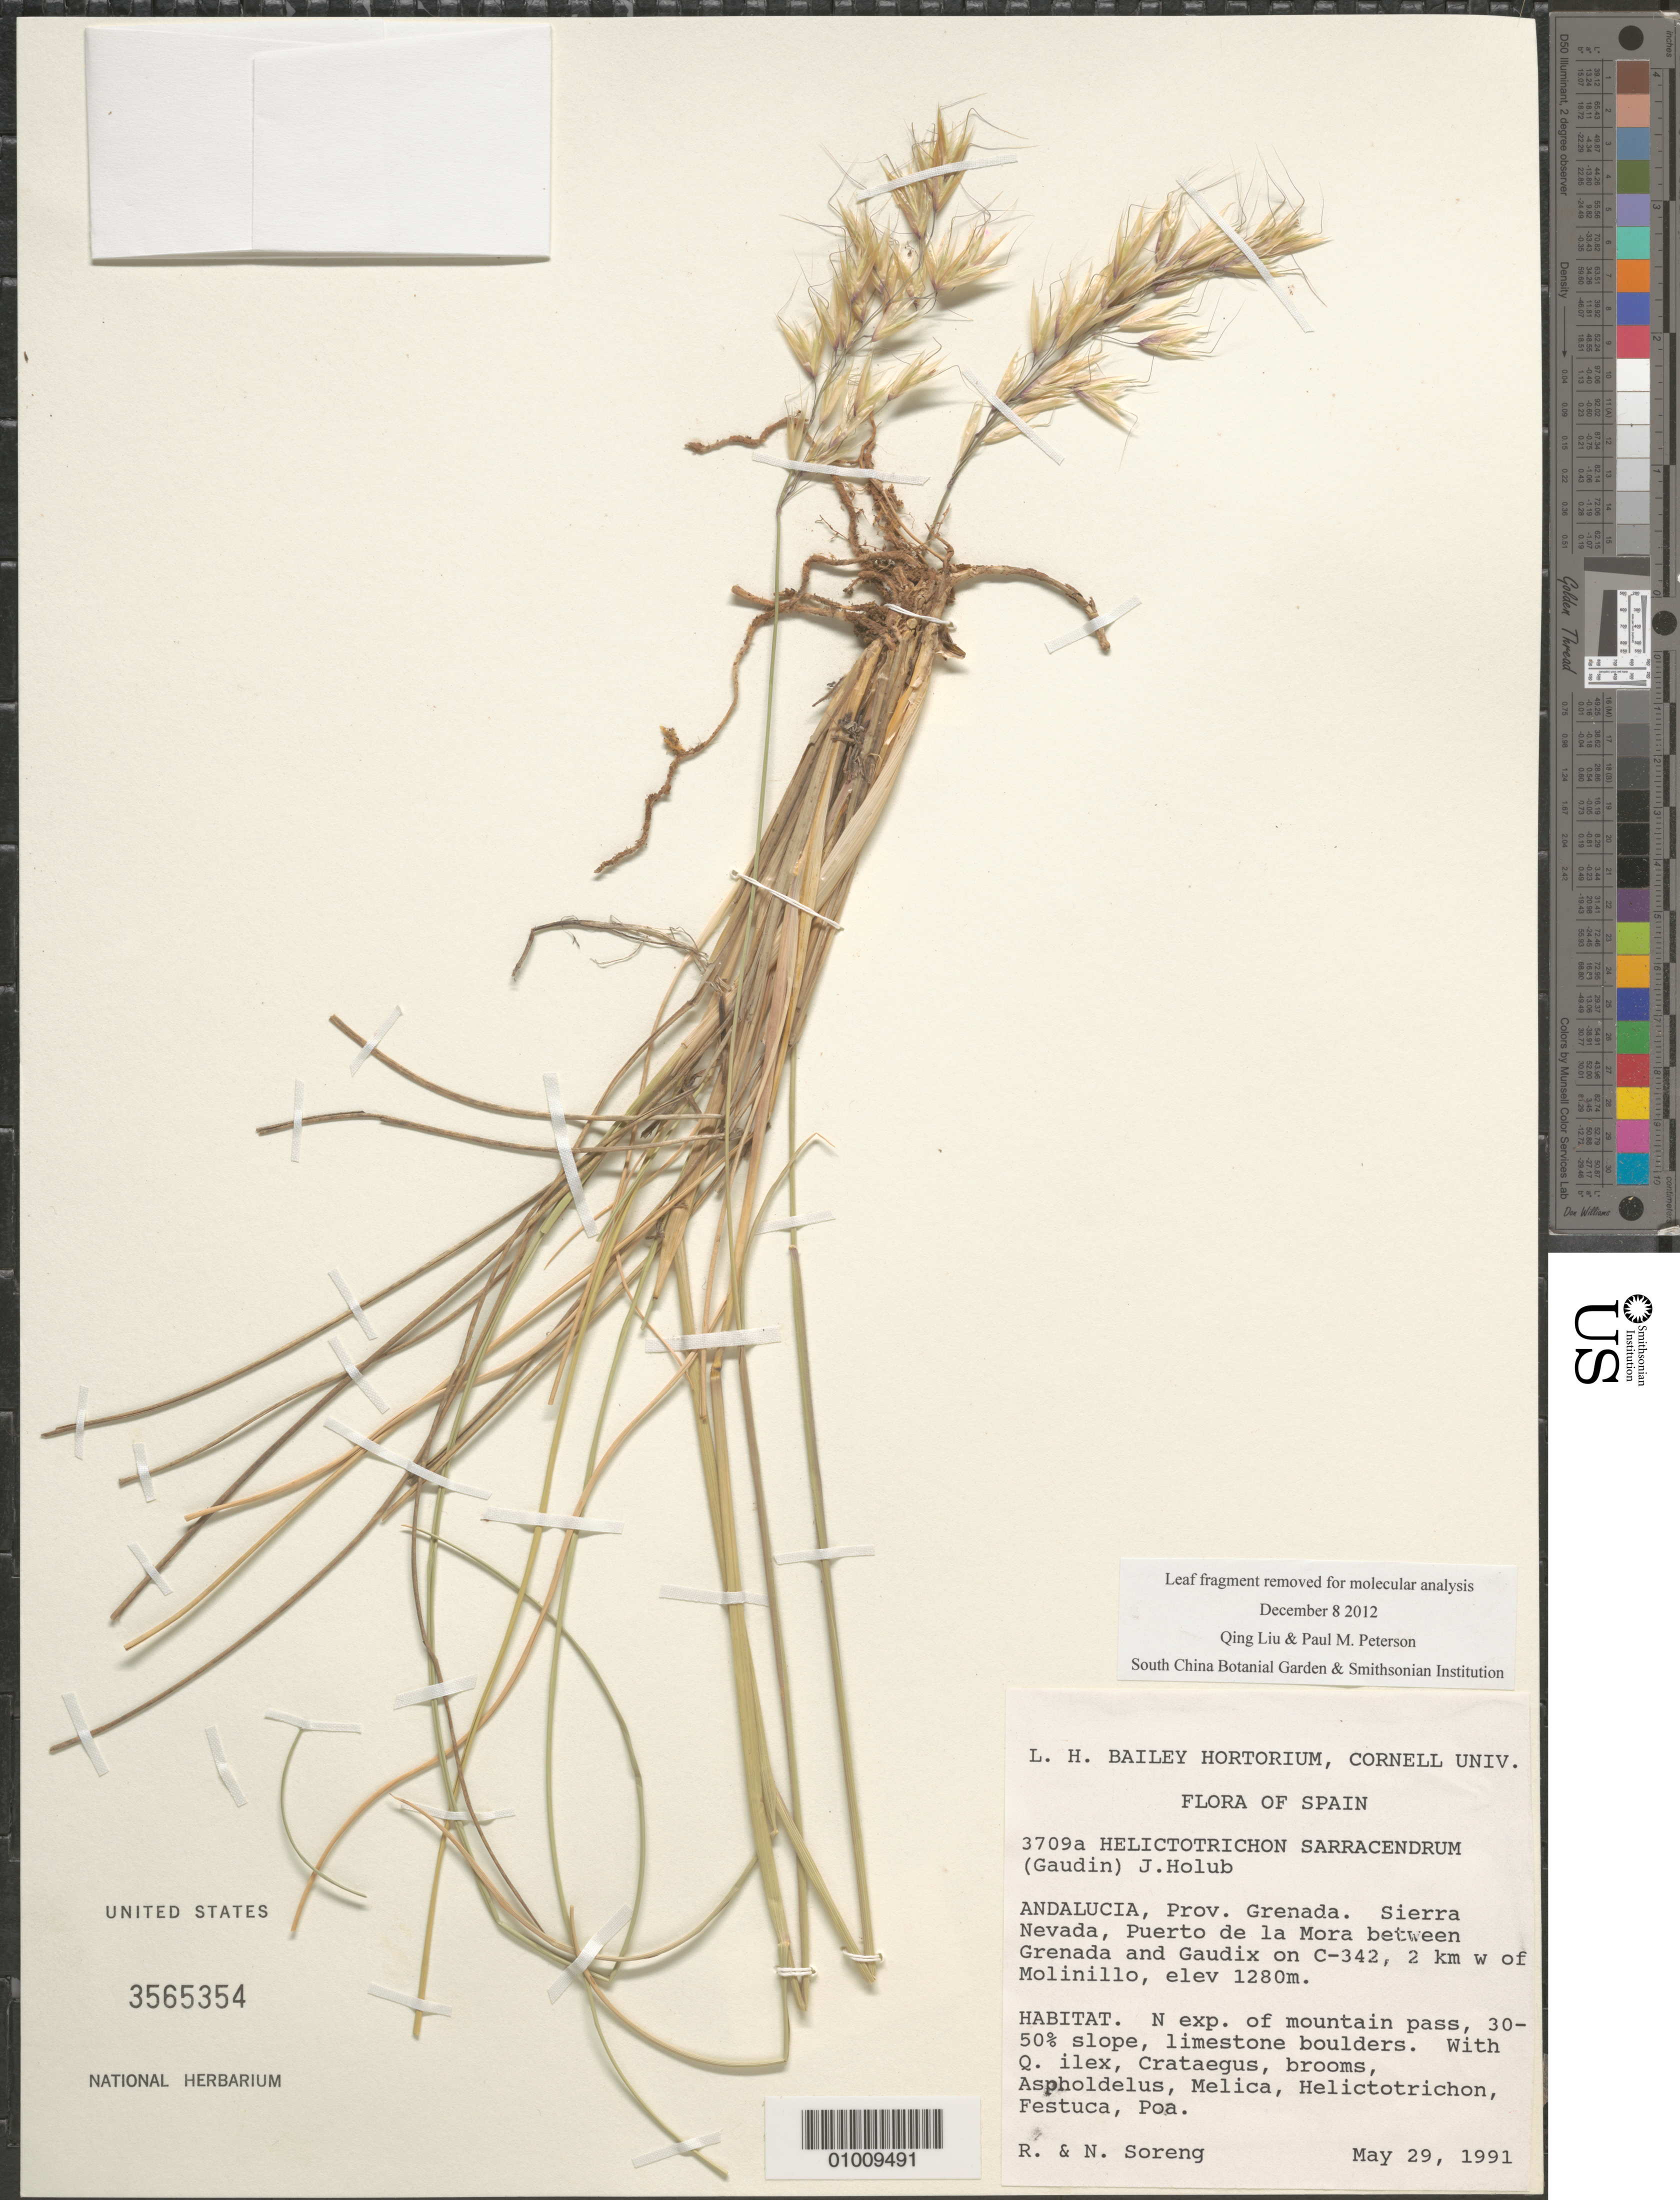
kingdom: Plantae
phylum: Tracheophyta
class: Liliopsida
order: Poales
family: Poaceae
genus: Helictotrichon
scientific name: Helictotrichon sarracenorum subsp. bulbosum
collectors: R. J. Soreng & N. L. Soreng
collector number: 3709-a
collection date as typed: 29 May 1991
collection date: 1991-05-29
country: Spain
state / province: Andalucia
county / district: Grenada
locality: Sierra Nevada, Puerto de la Mora between Grenada and Gaudix on C-342, 2 km W of Molinillo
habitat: N exp. of mountain pass, 30-50% slope, limestone boulders. With Q. ilex, Crataegus, brooms, Aspholdelus, Melica, Festuca, Po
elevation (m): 1280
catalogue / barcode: US 3565354